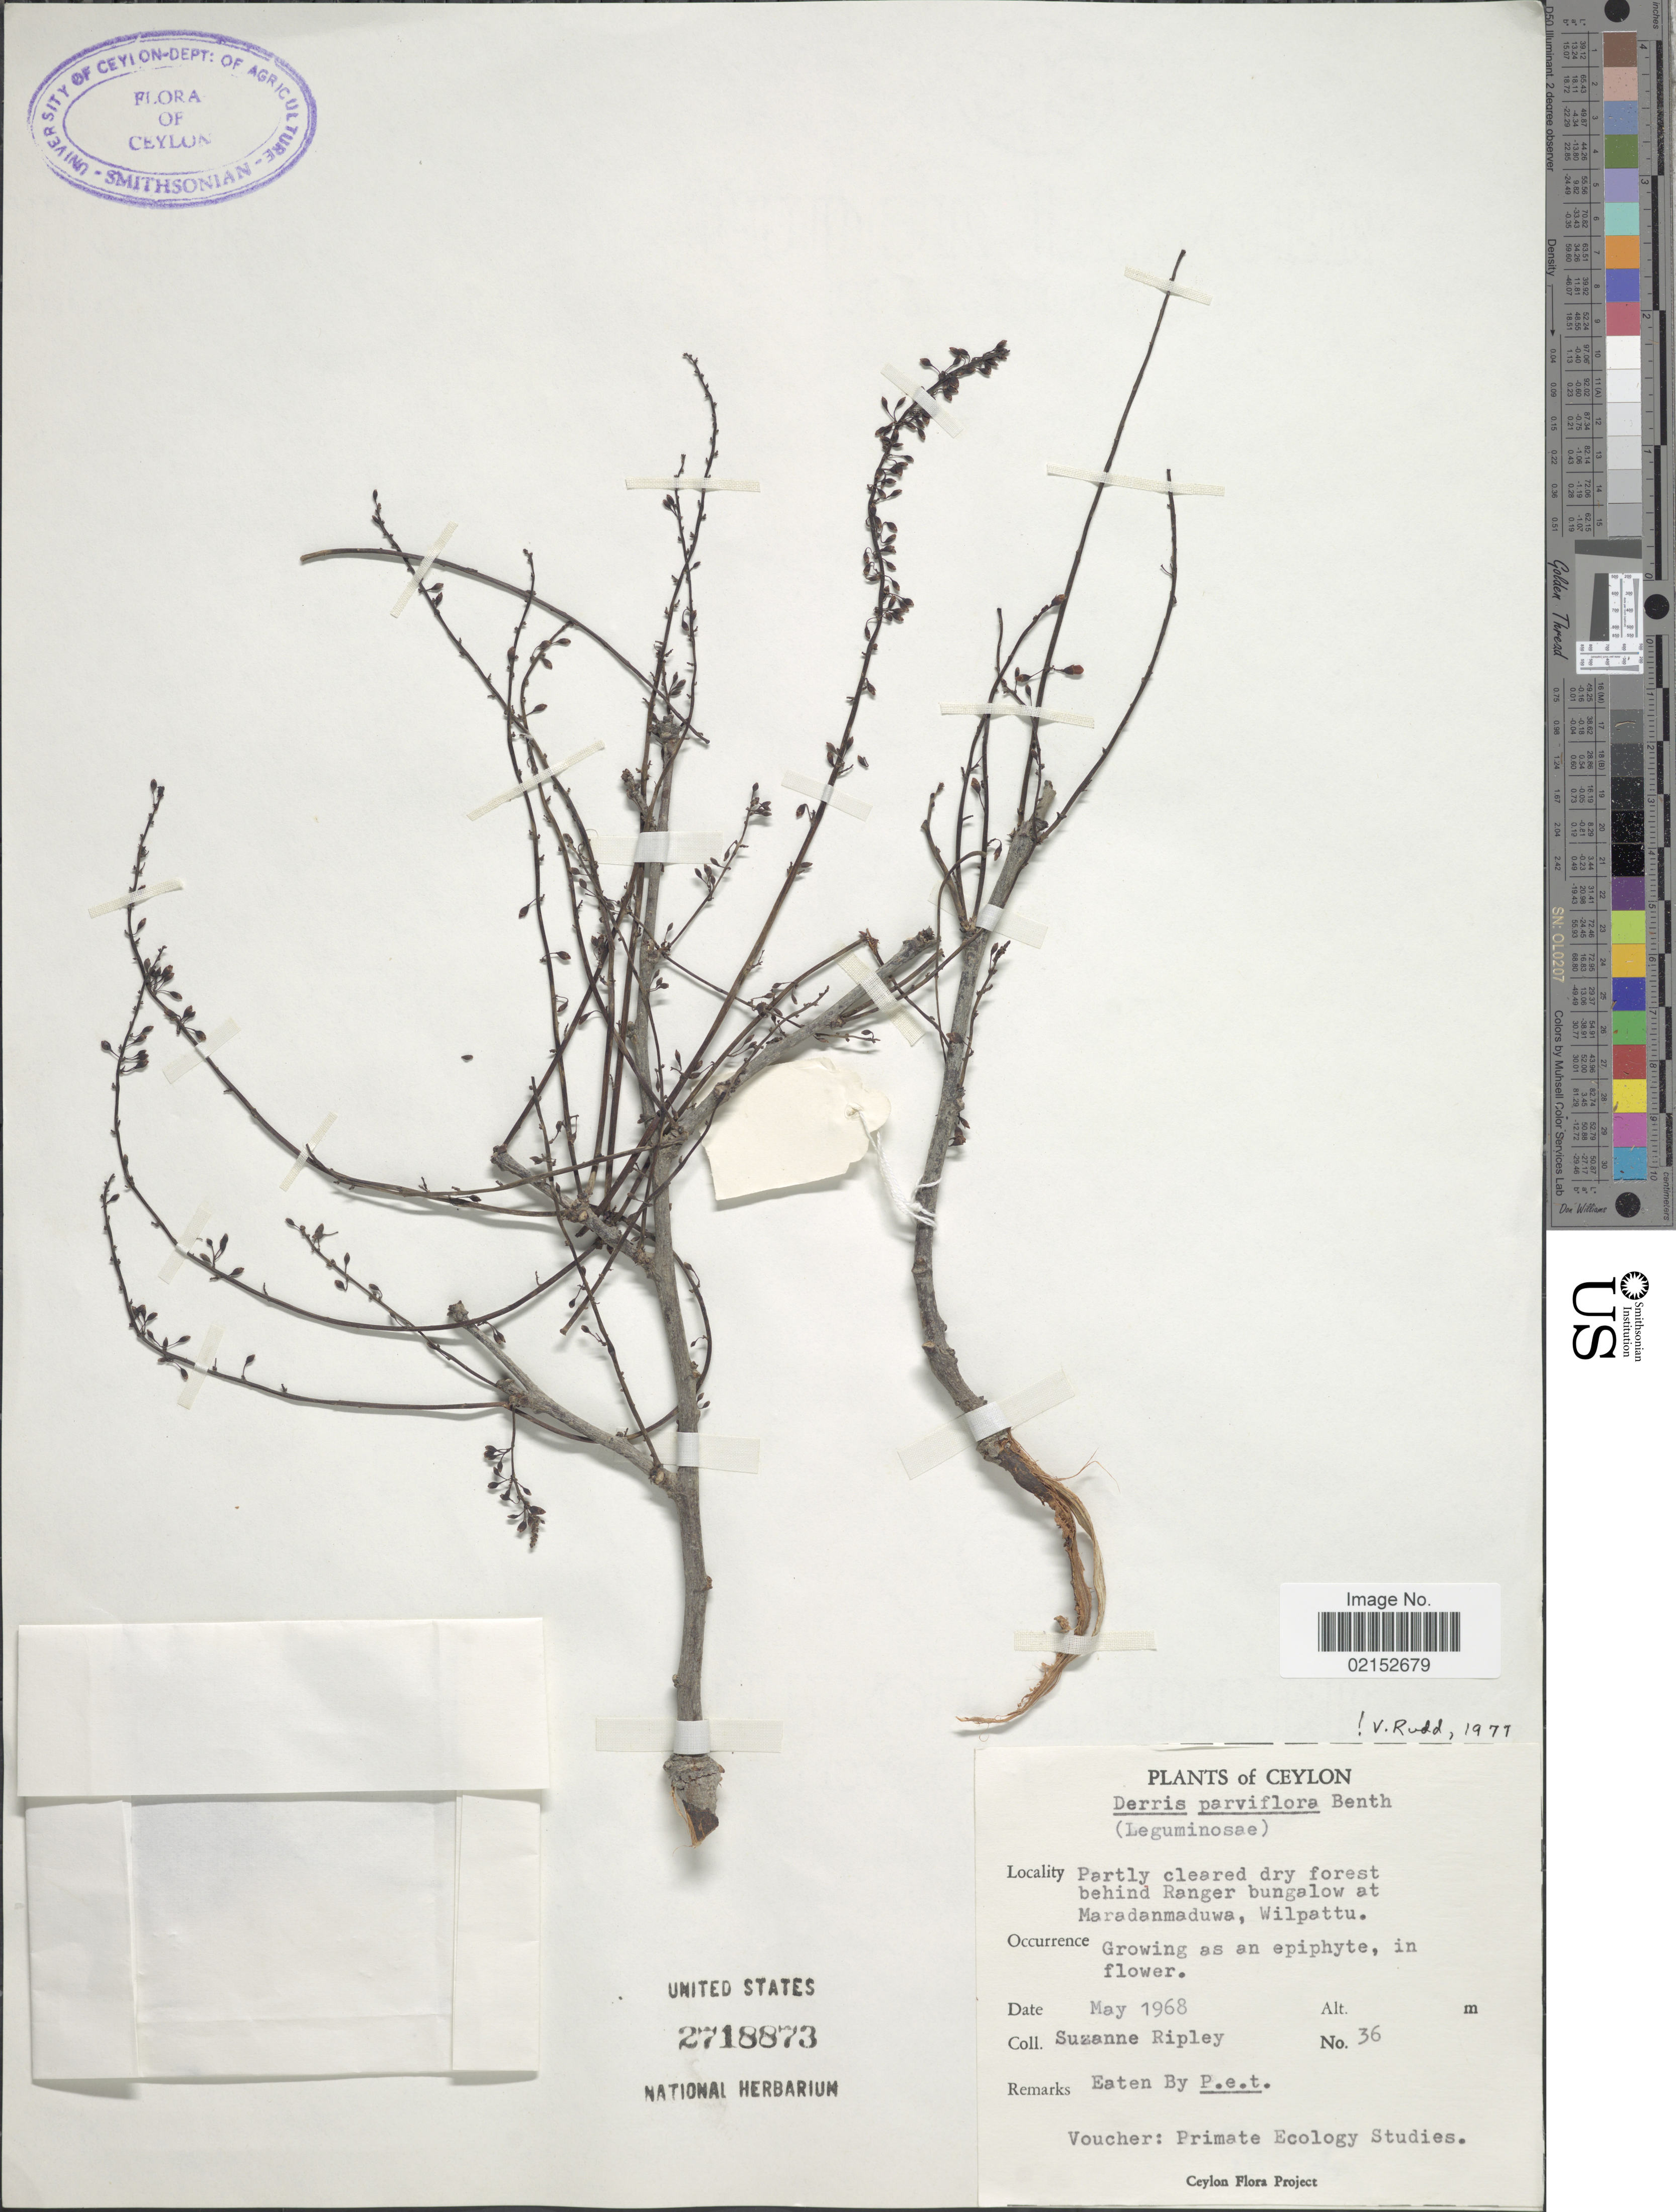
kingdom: Plantae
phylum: Tracheophyta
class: Magnoliopsida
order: Fabales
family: Fabaceae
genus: Derris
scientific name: Derris parviflora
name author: Benth.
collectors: S. Ripley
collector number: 36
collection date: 1968-05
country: Sri Lanka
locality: Ceylon, behind Ranger bungalow at Maradanmaduwa, Wilpattu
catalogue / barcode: US 2718873